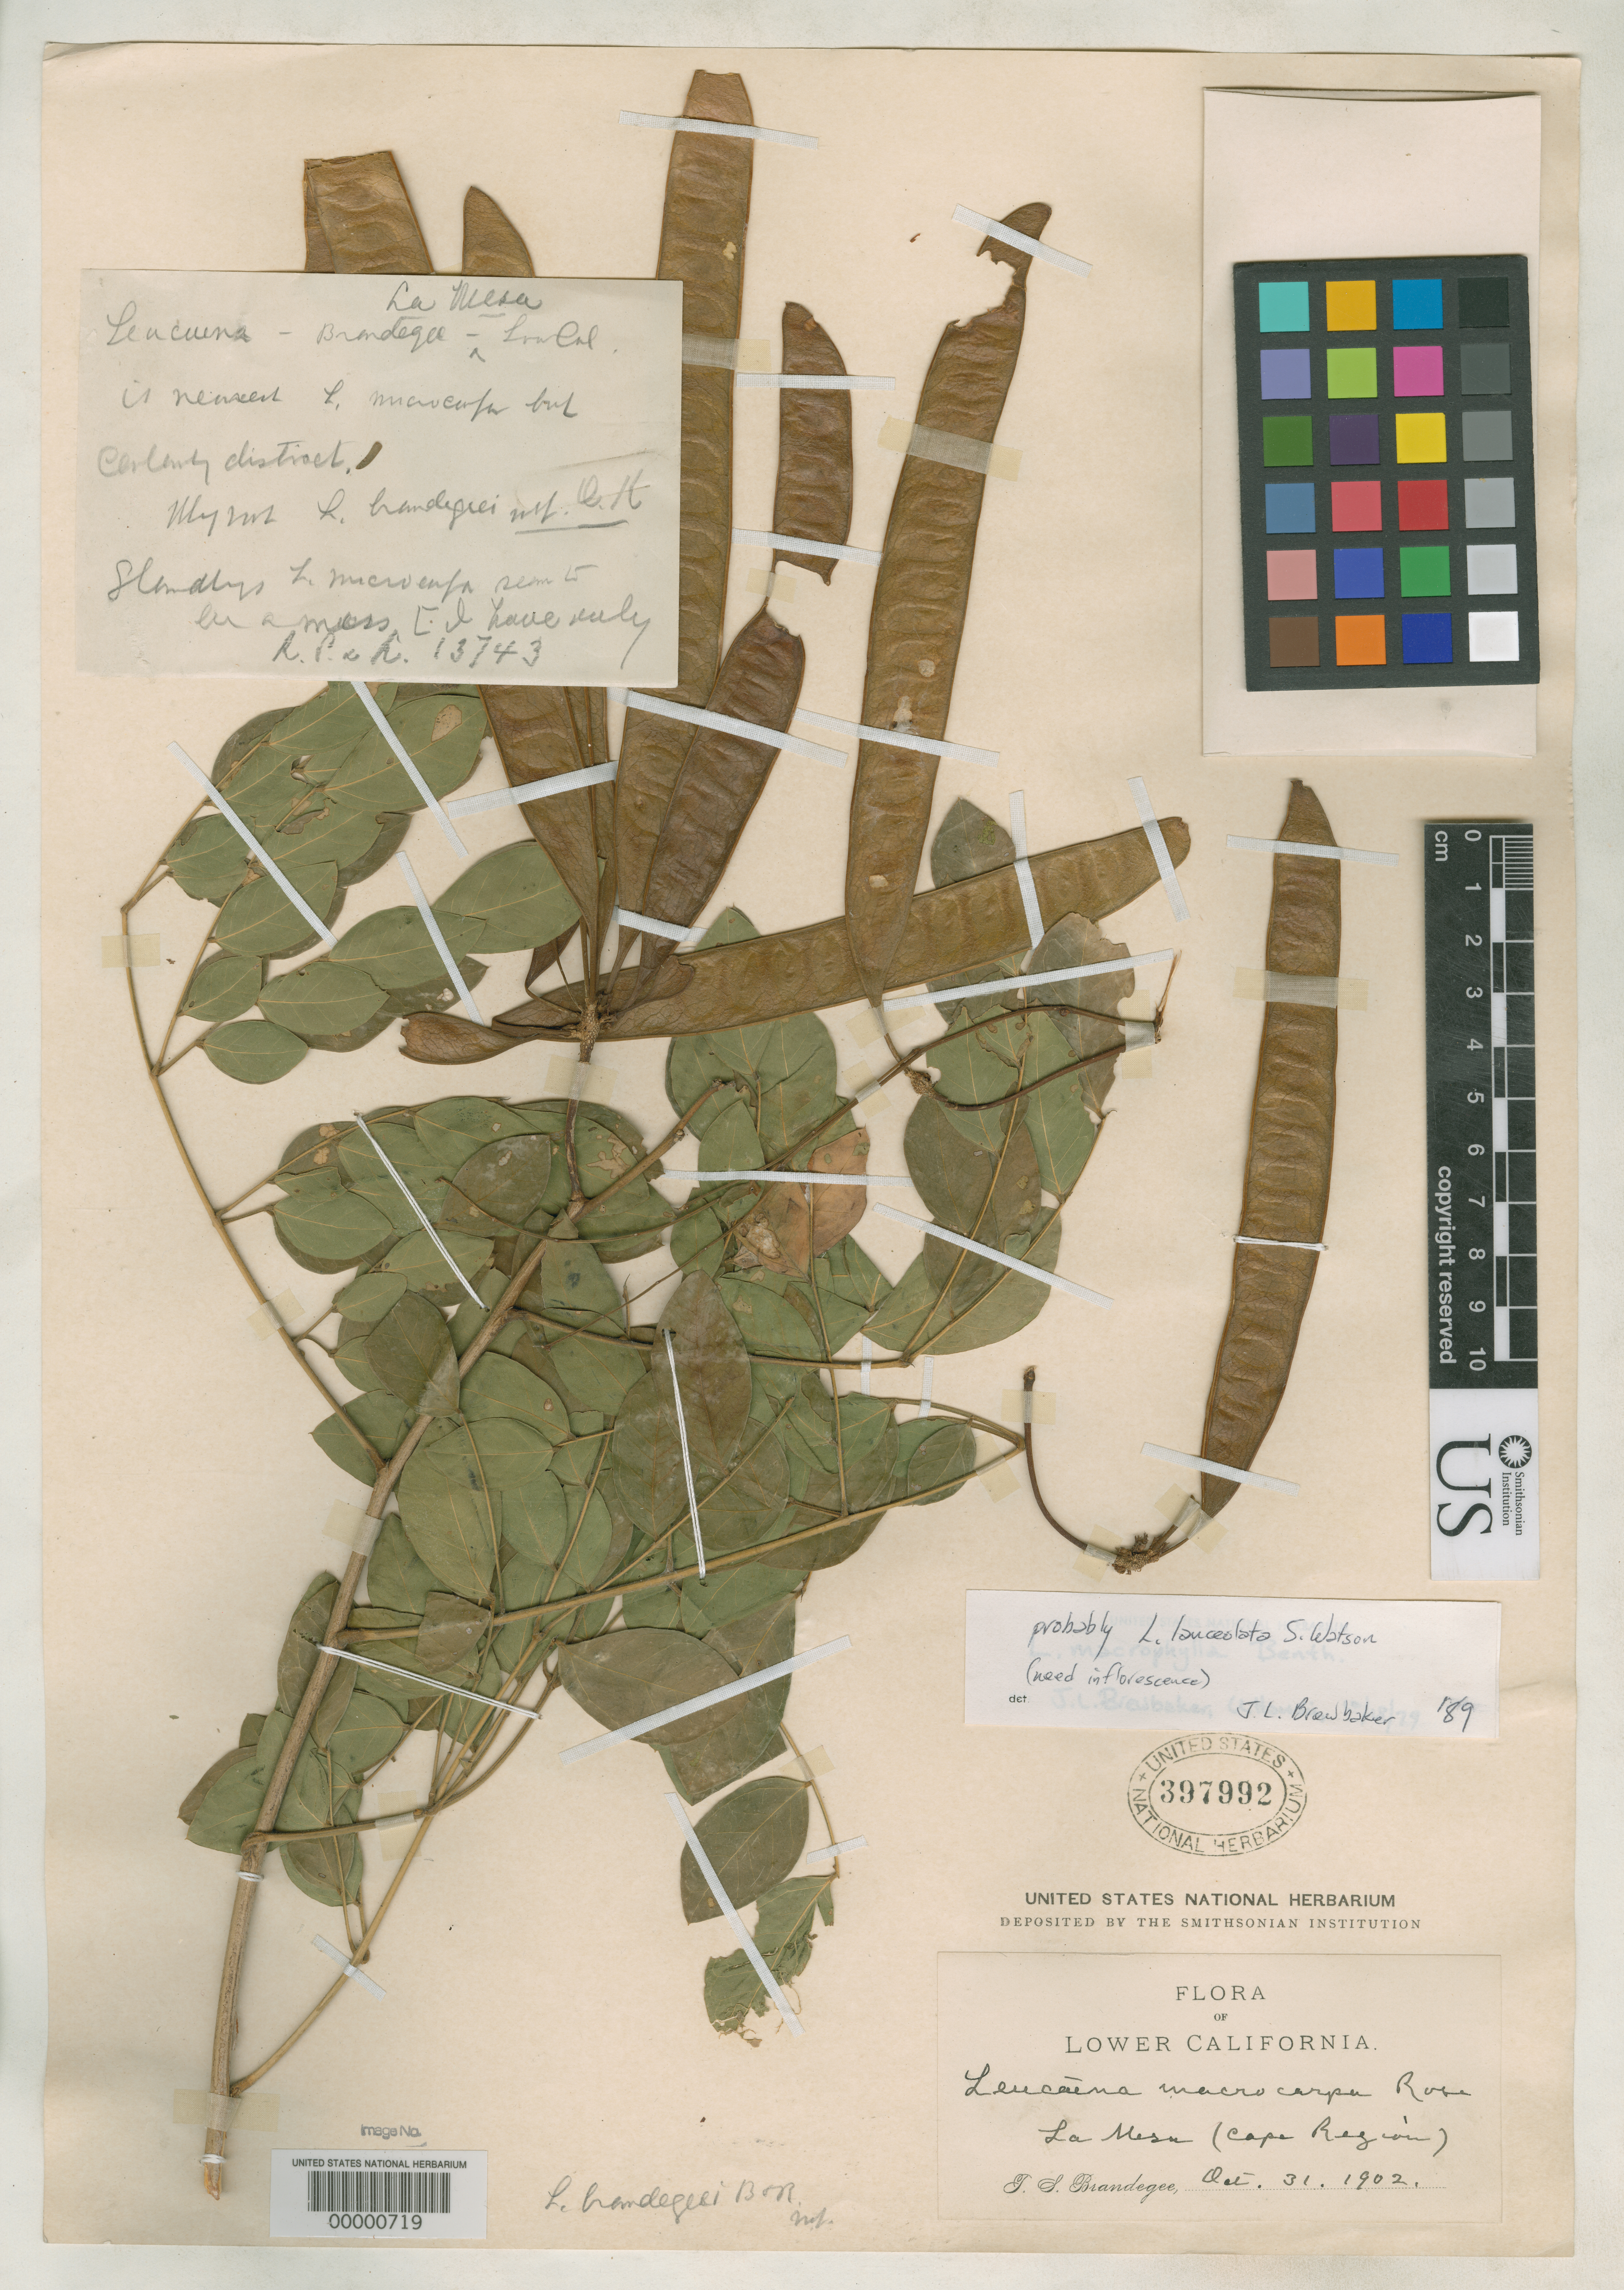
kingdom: Plantae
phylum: Tracheophyta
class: Magnoliopsida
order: Fabales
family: Fabaceae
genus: Leucaena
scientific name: Leucaena brandegeei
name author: Britton & Rose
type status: Possible Isotype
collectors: T. S. Brandegee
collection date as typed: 31 Oct 1902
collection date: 1902-10-31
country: Mexico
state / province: Baja California Norte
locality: La Mesa, cape region.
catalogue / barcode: US 397992